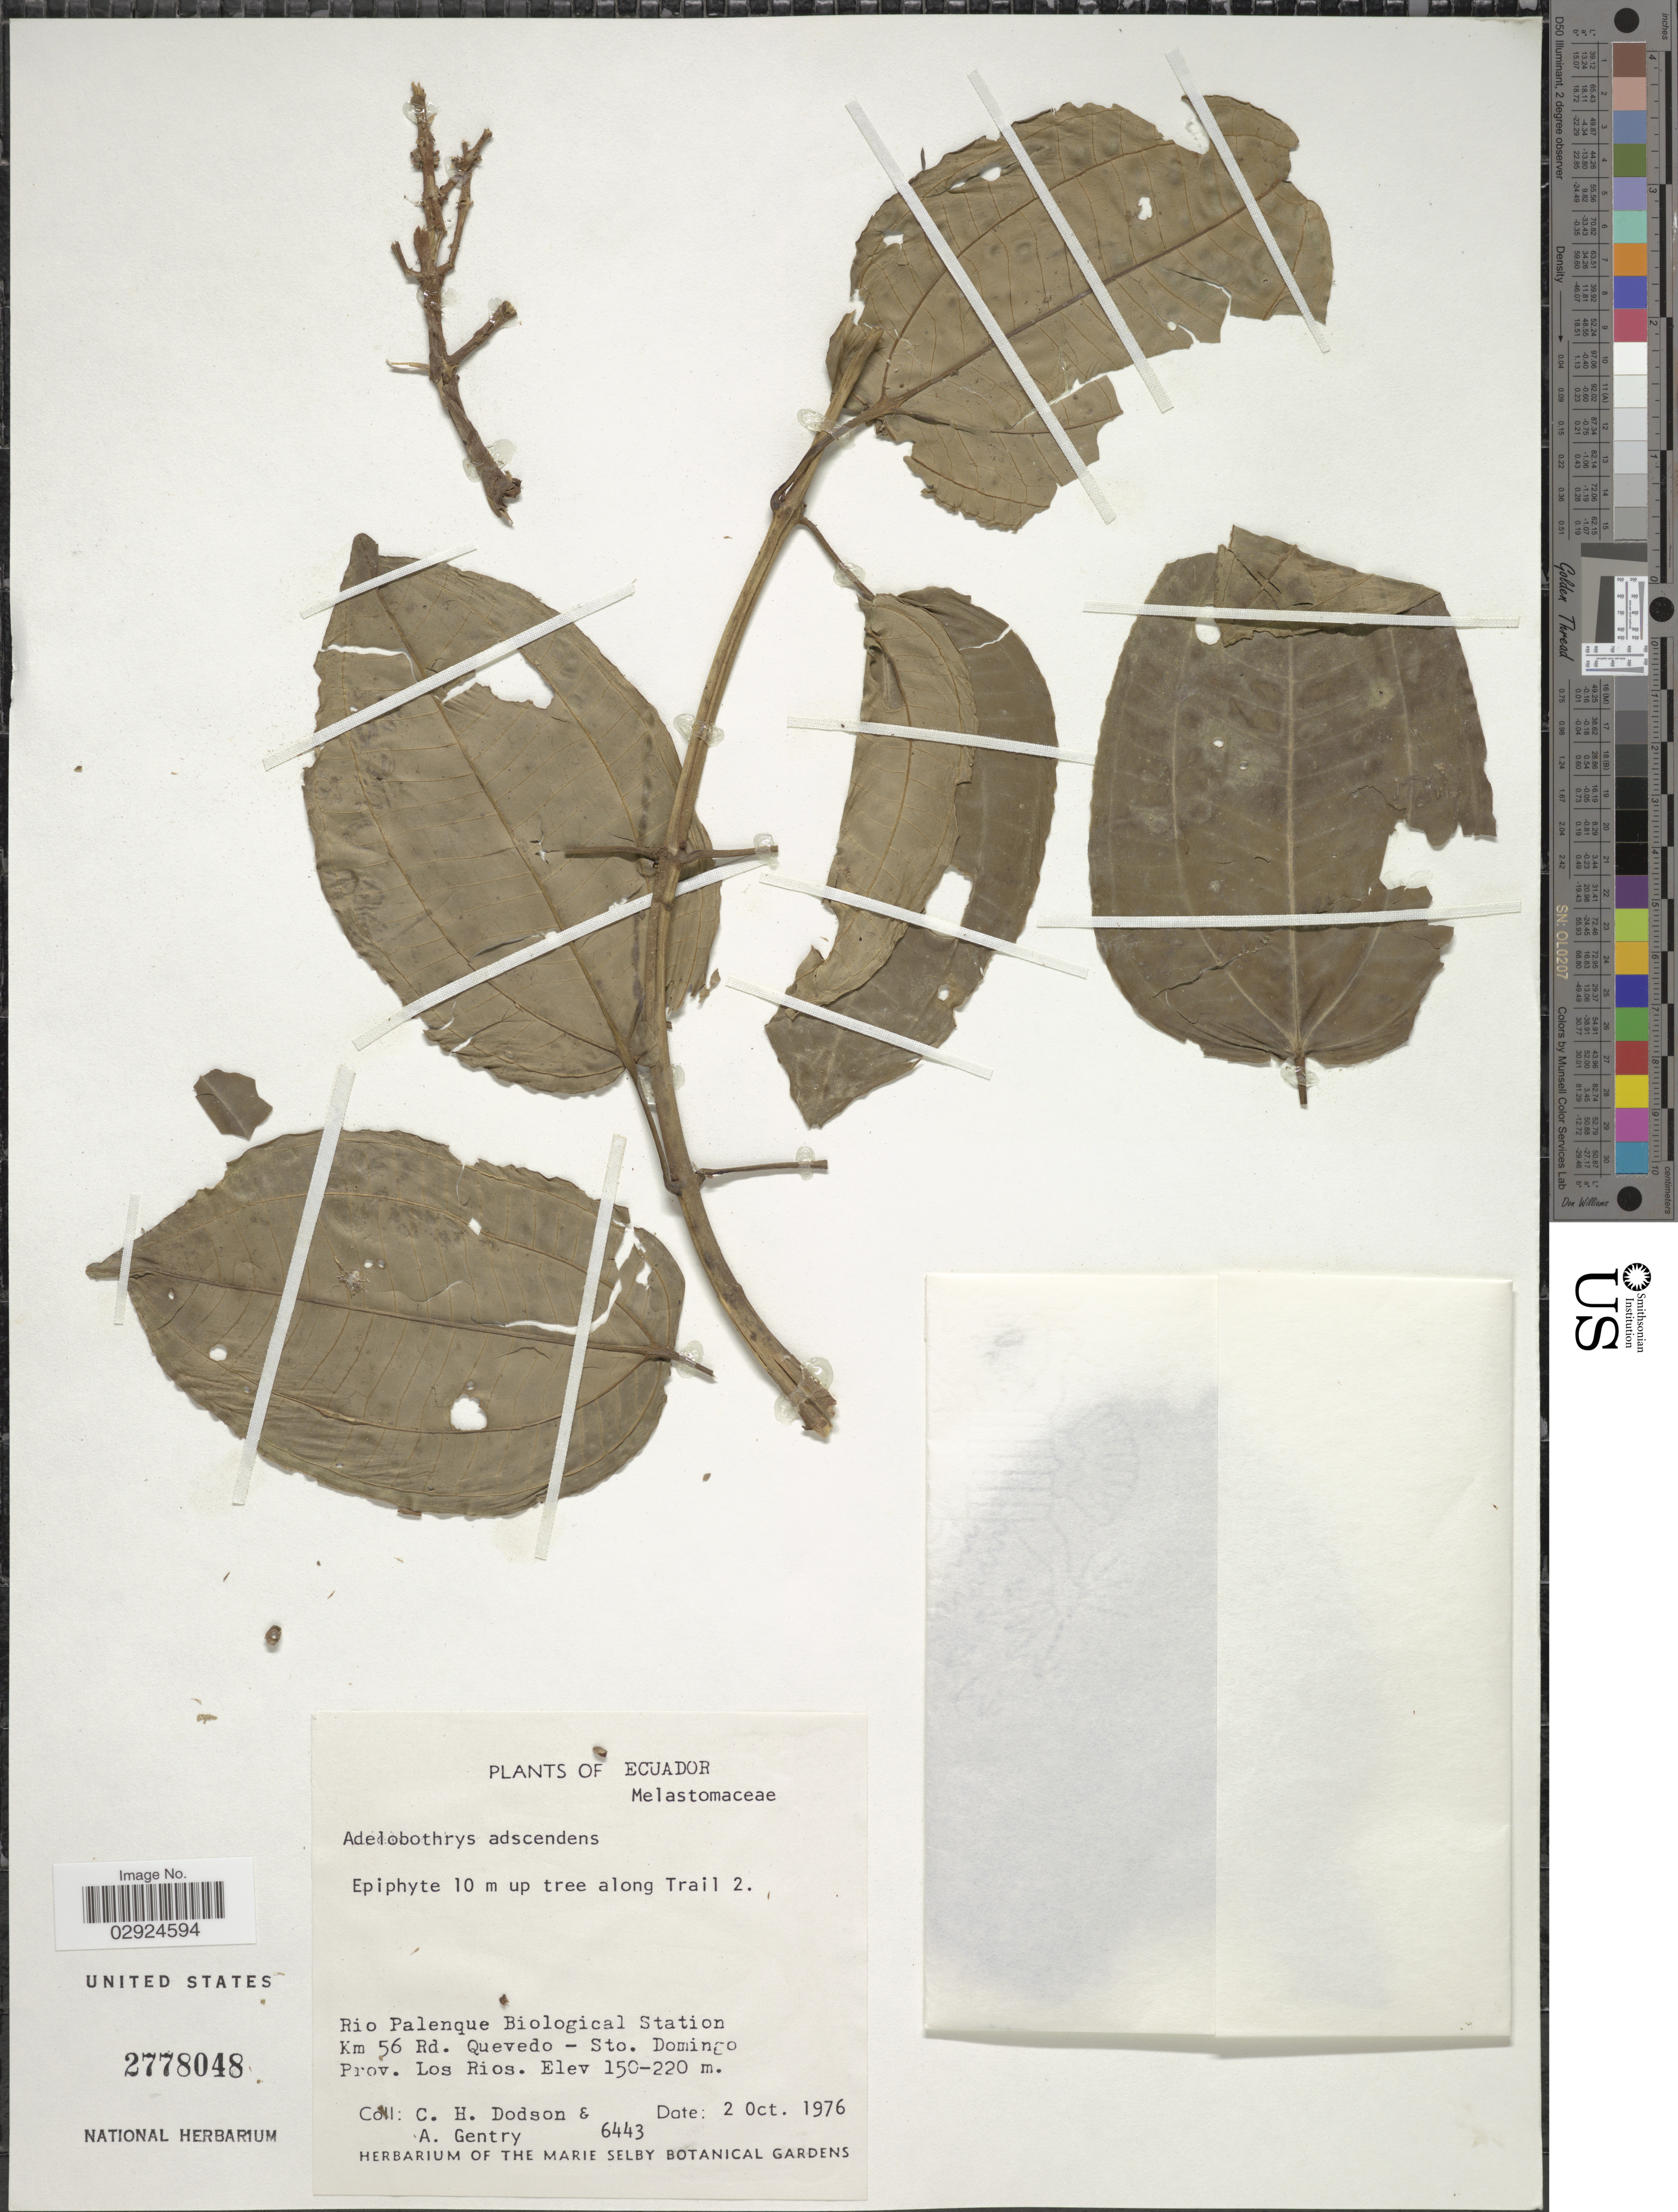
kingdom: Plantae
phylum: Tracheophyta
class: Magnoliopsida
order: Myrtales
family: Melastomataceae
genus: Adelobotrys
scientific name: Adelobotrys adscendens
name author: (Sw.) Triana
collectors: C. H. Dodson & A. H. Gentry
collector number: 6443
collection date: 1976-10-02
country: Ecuador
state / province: Los Ríos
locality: Rio Palenque Biological Station Km 56 Rd. Quevedo - Sto. Domingo. Prov. Los Rios.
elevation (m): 150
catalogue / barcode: US 2778048